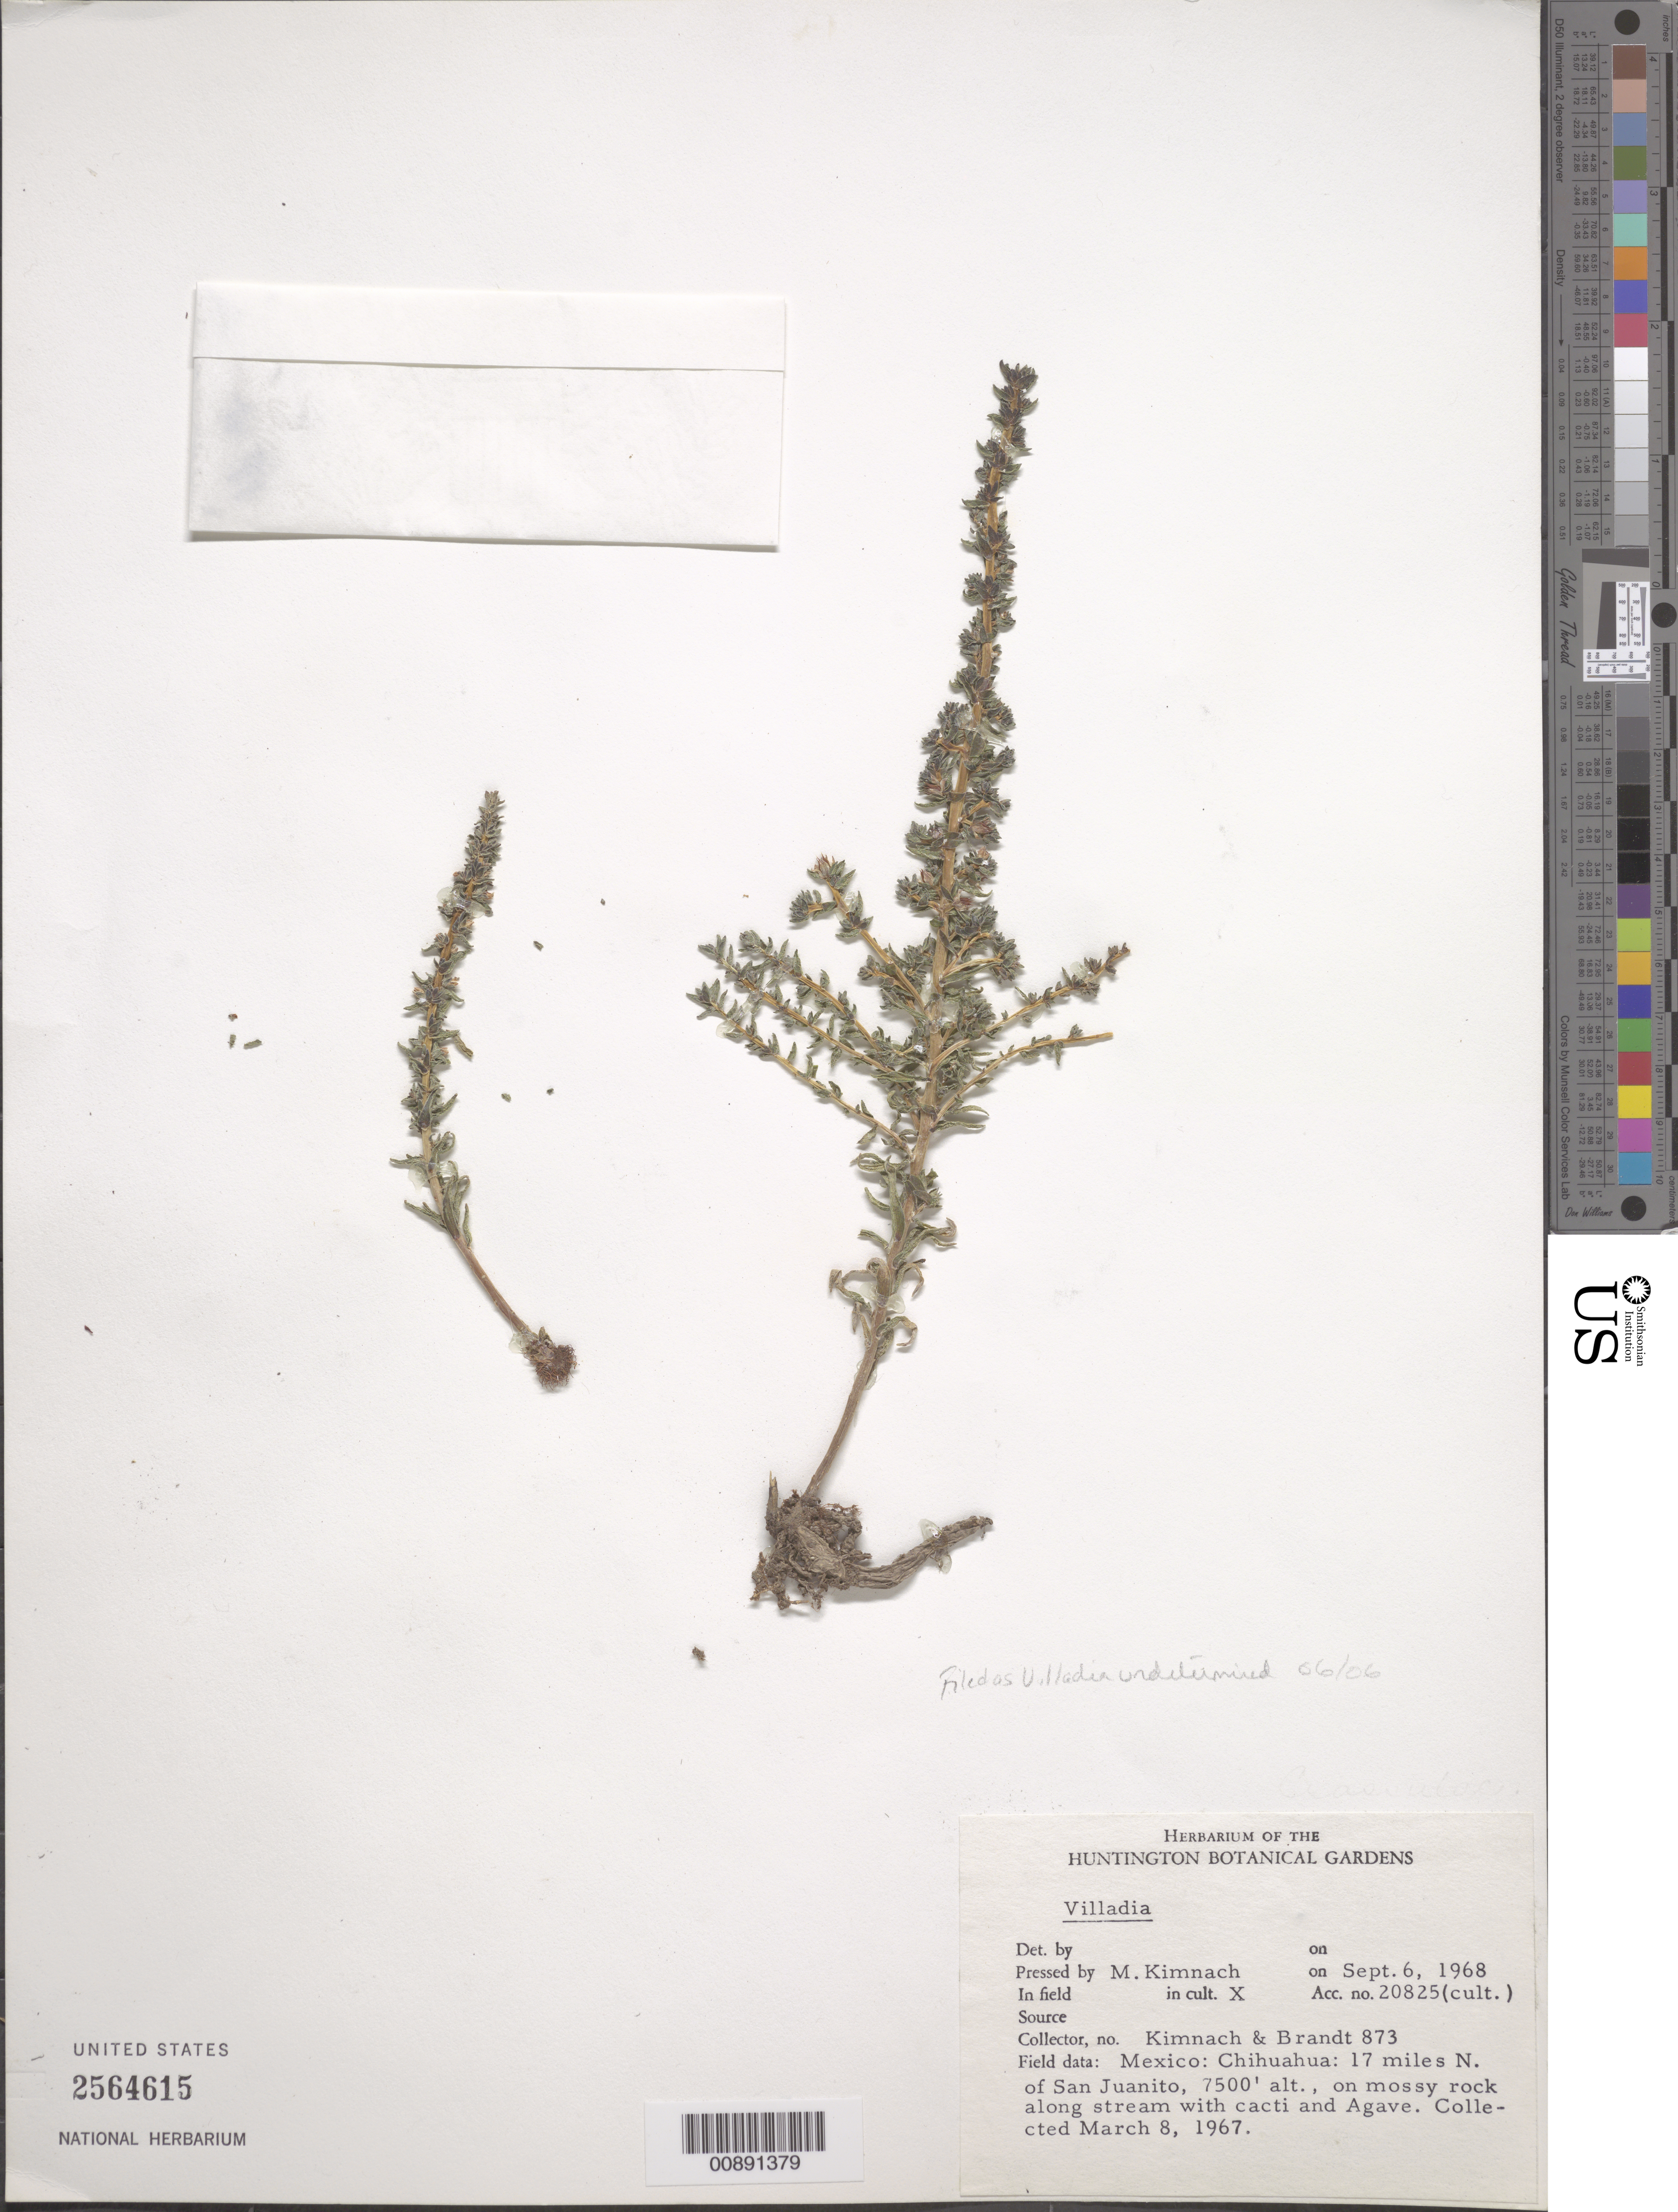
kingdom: Plantae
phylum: Tracheophyta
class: Magnoliopsida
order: Saxifragales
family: Crassulaceae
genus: Villadia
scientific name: Villadia sp.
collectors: M. W. Kimnach & -. Brandt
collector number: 873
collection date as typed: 08 Mar 1967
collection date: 1967-03-08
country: Mexico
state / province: Chihuahua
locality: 17 miles N. of San Juanito, Chihuahua. Along stream.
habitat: On mossy rock along stream with cacti and Agave.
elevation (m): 2286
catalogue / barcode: US 2564615